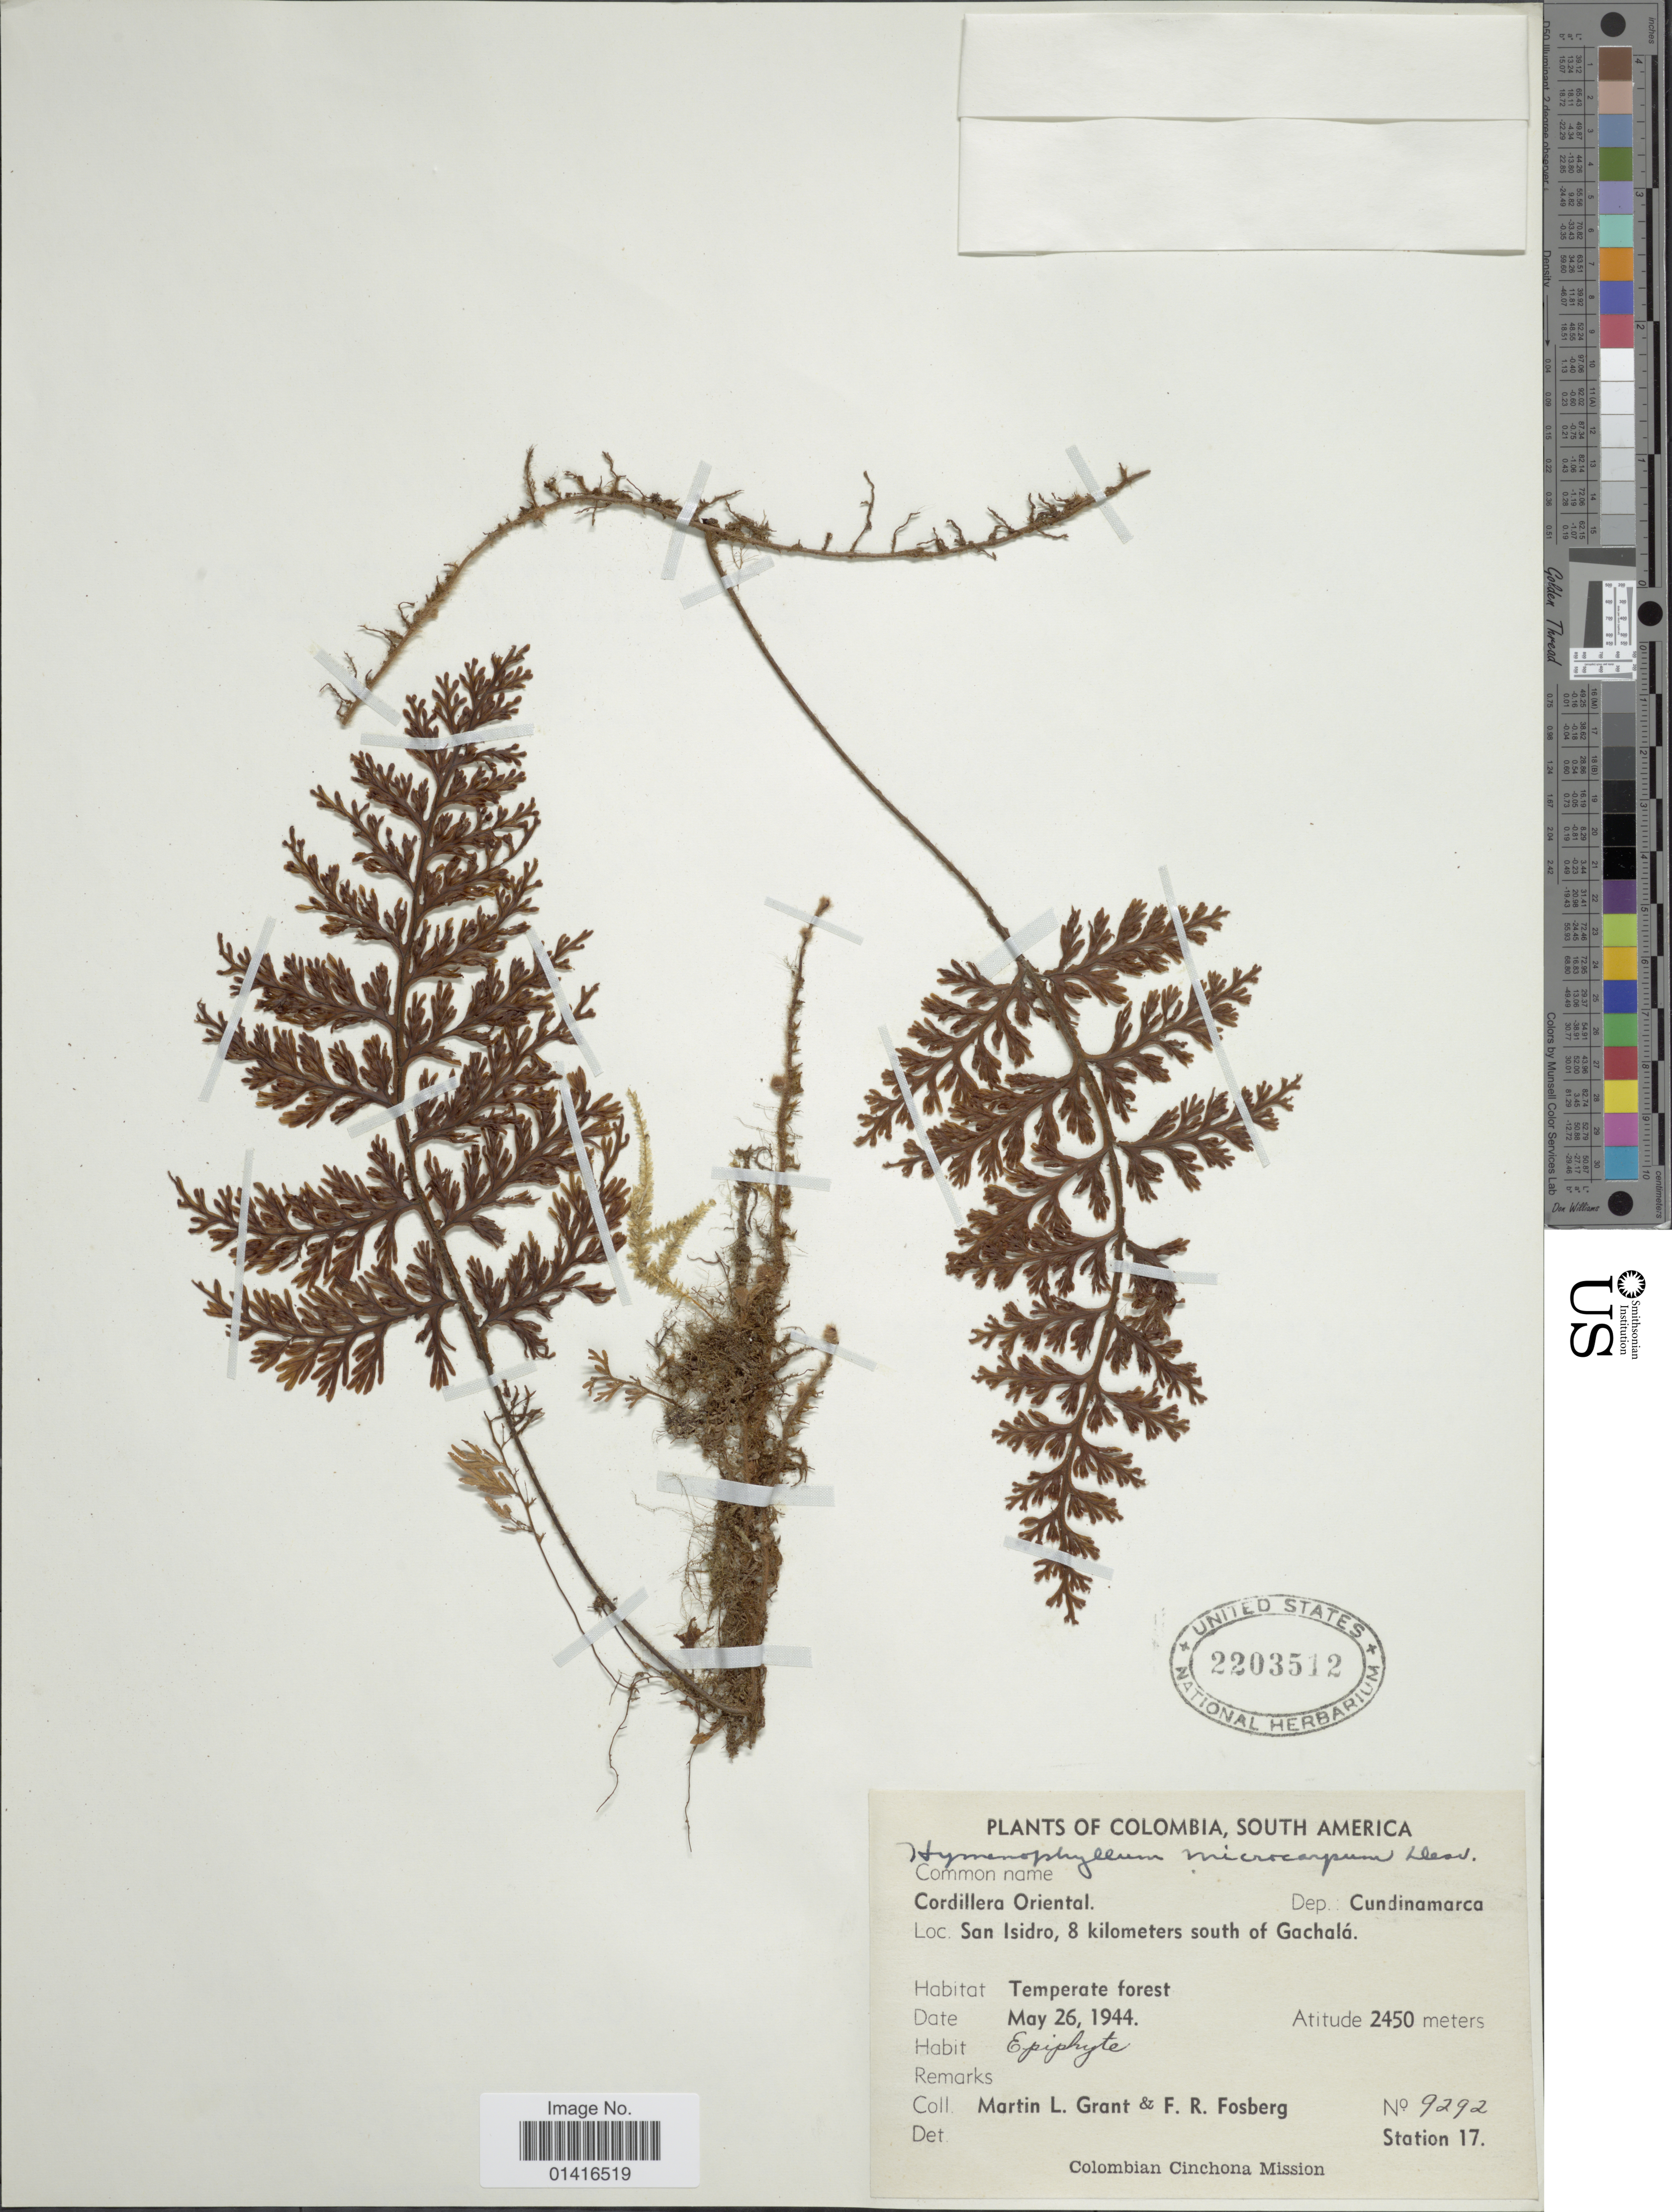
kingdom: Plantae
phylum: Tracheophyta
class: Polypodiopsida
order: Hymenophyllales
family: Hymenophyllaceae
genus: Hymenophyllum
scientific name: Hymenophyllum microcarpum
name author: (Desv.) Lellinger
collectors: M. L. Grant & F. R. Fosberg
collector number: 9292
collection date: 1944-05-26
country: Colombia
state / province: Cundinamarca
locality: Cordillera Oriental. San Isidro, 8 km. south of Gachalá.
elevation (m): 2450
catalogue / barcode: US 2203512